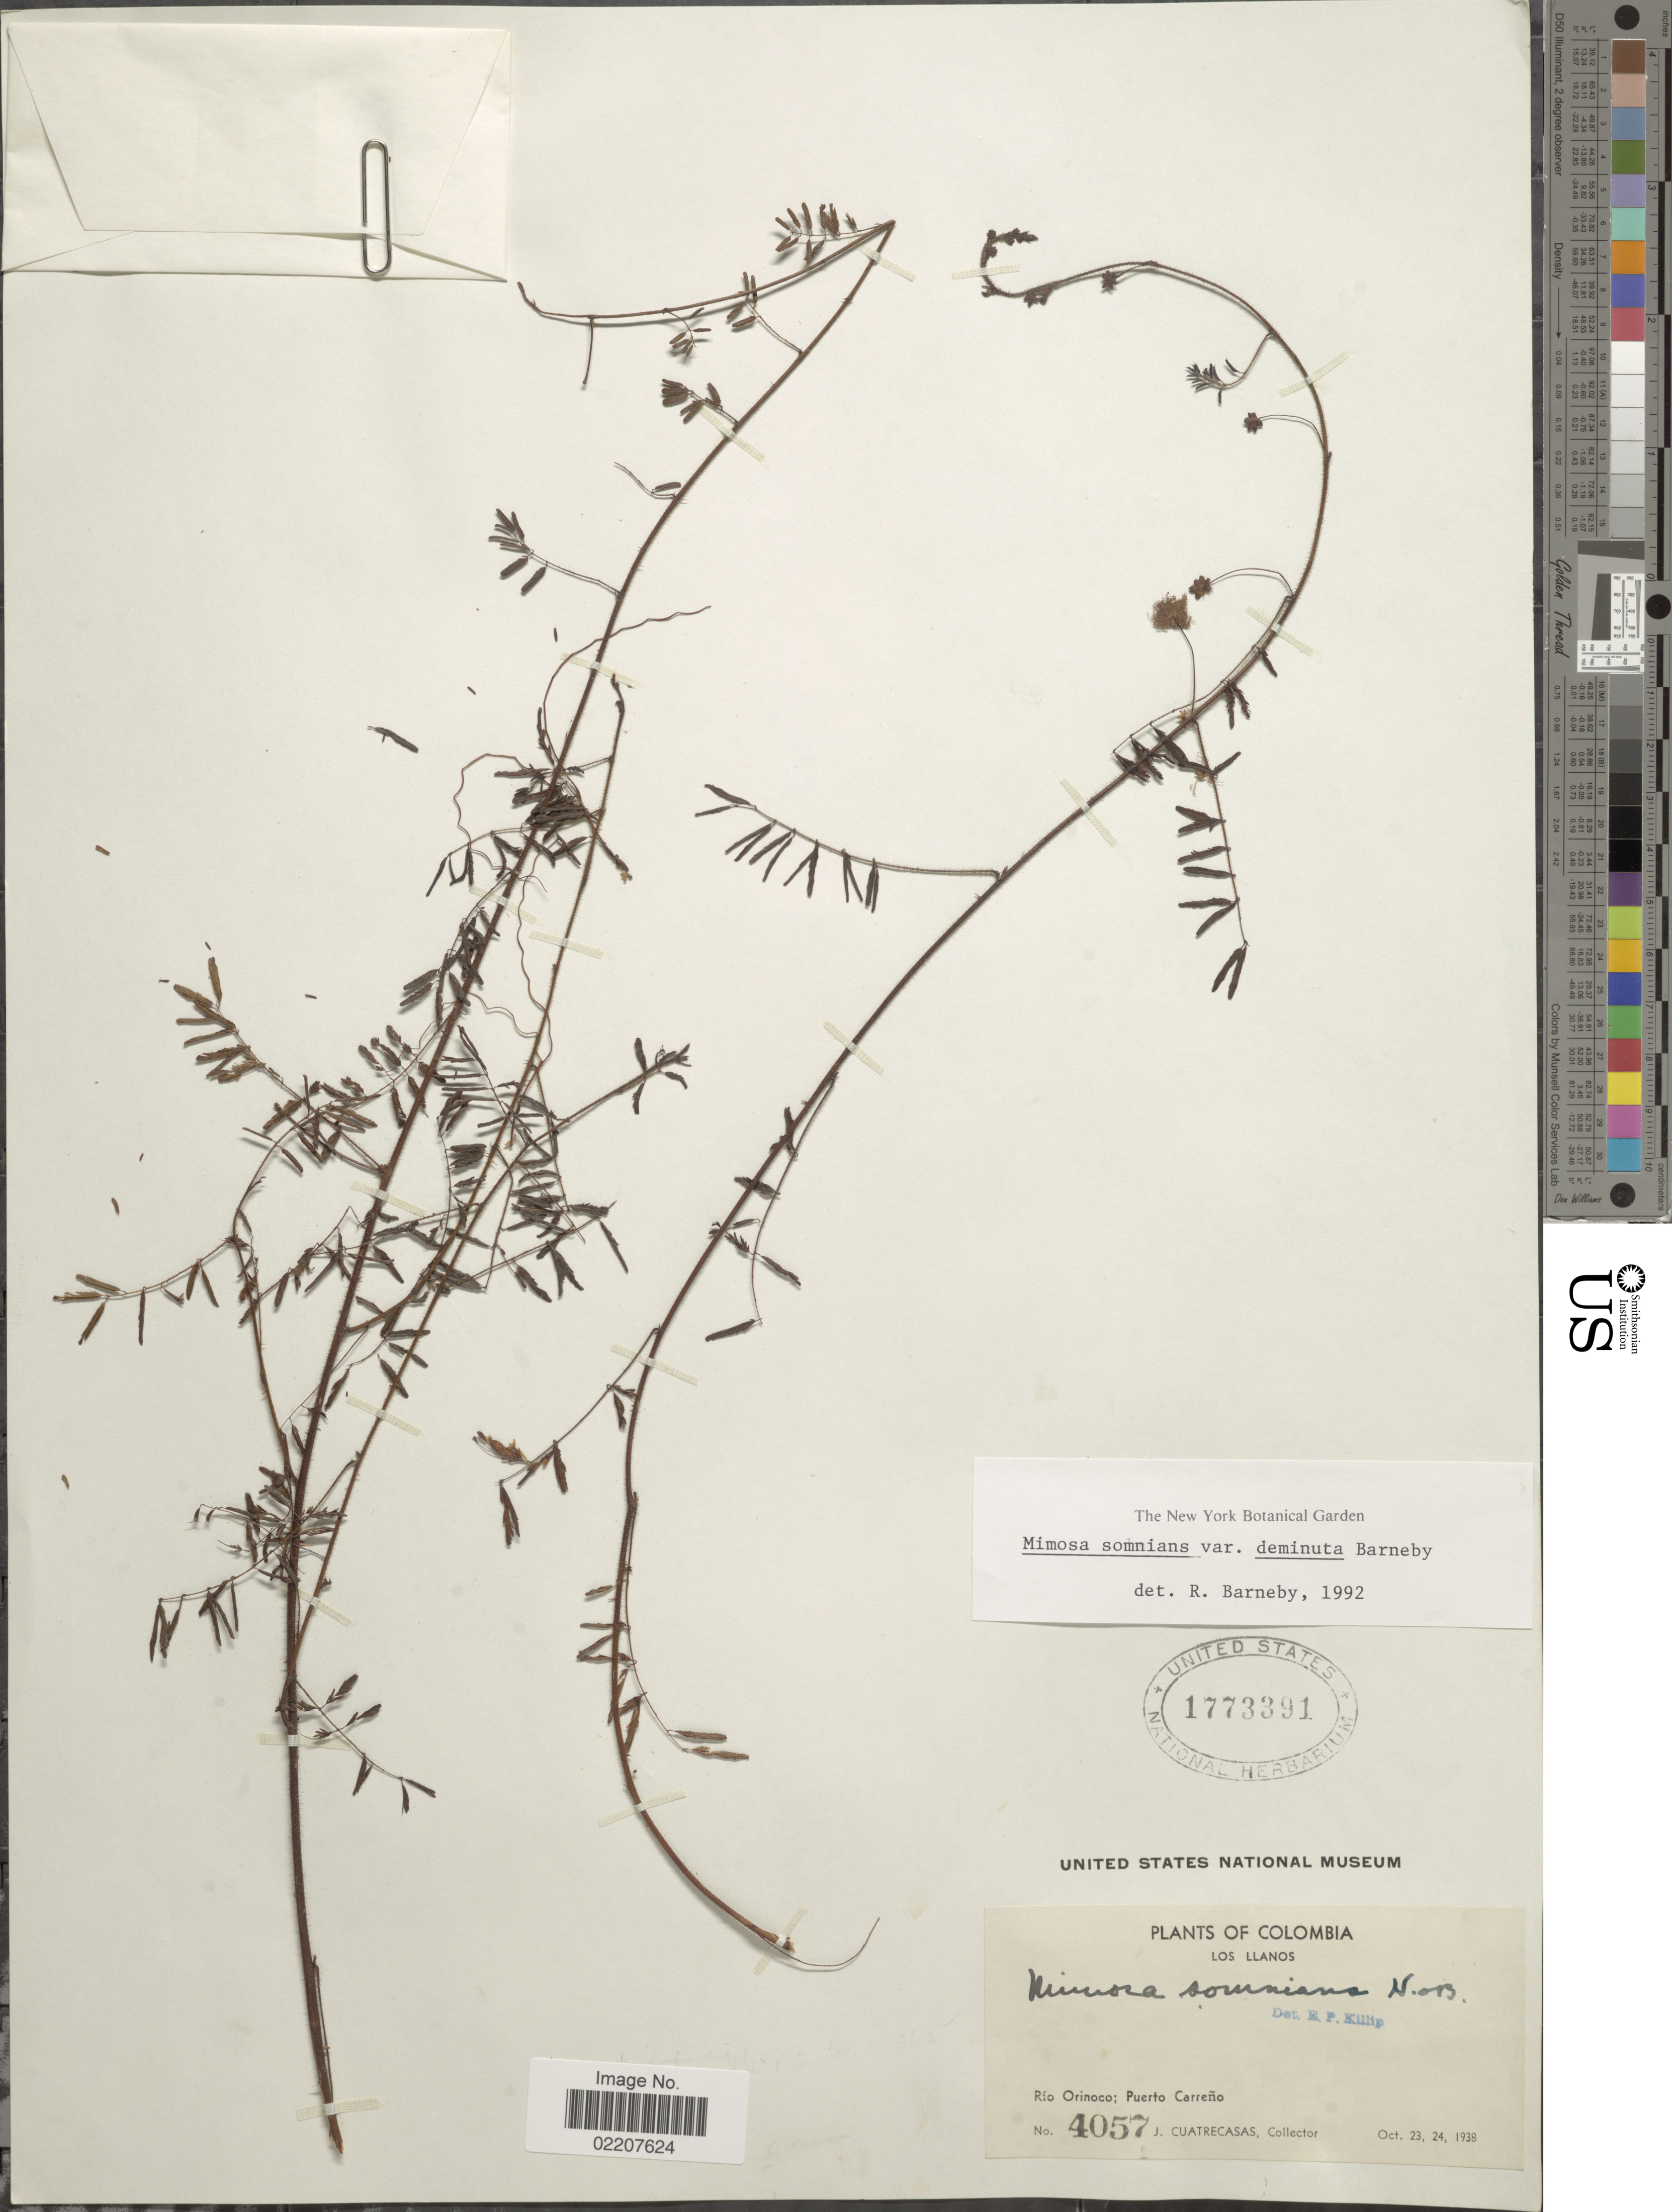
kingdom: Plantae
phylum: Tracheophyta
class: Magnoliopsida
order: Fabales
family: Fabaceae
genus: Mimosa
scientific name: Mimosa somnians var. deminuta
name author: Barneby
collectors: J. Cuatrecasas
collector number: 4057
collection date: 1938-10-23/1938-10-24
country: Colombia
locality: Los Llanos, Rio Orinoco; Puerto Carreno.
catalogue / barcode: US 1773391